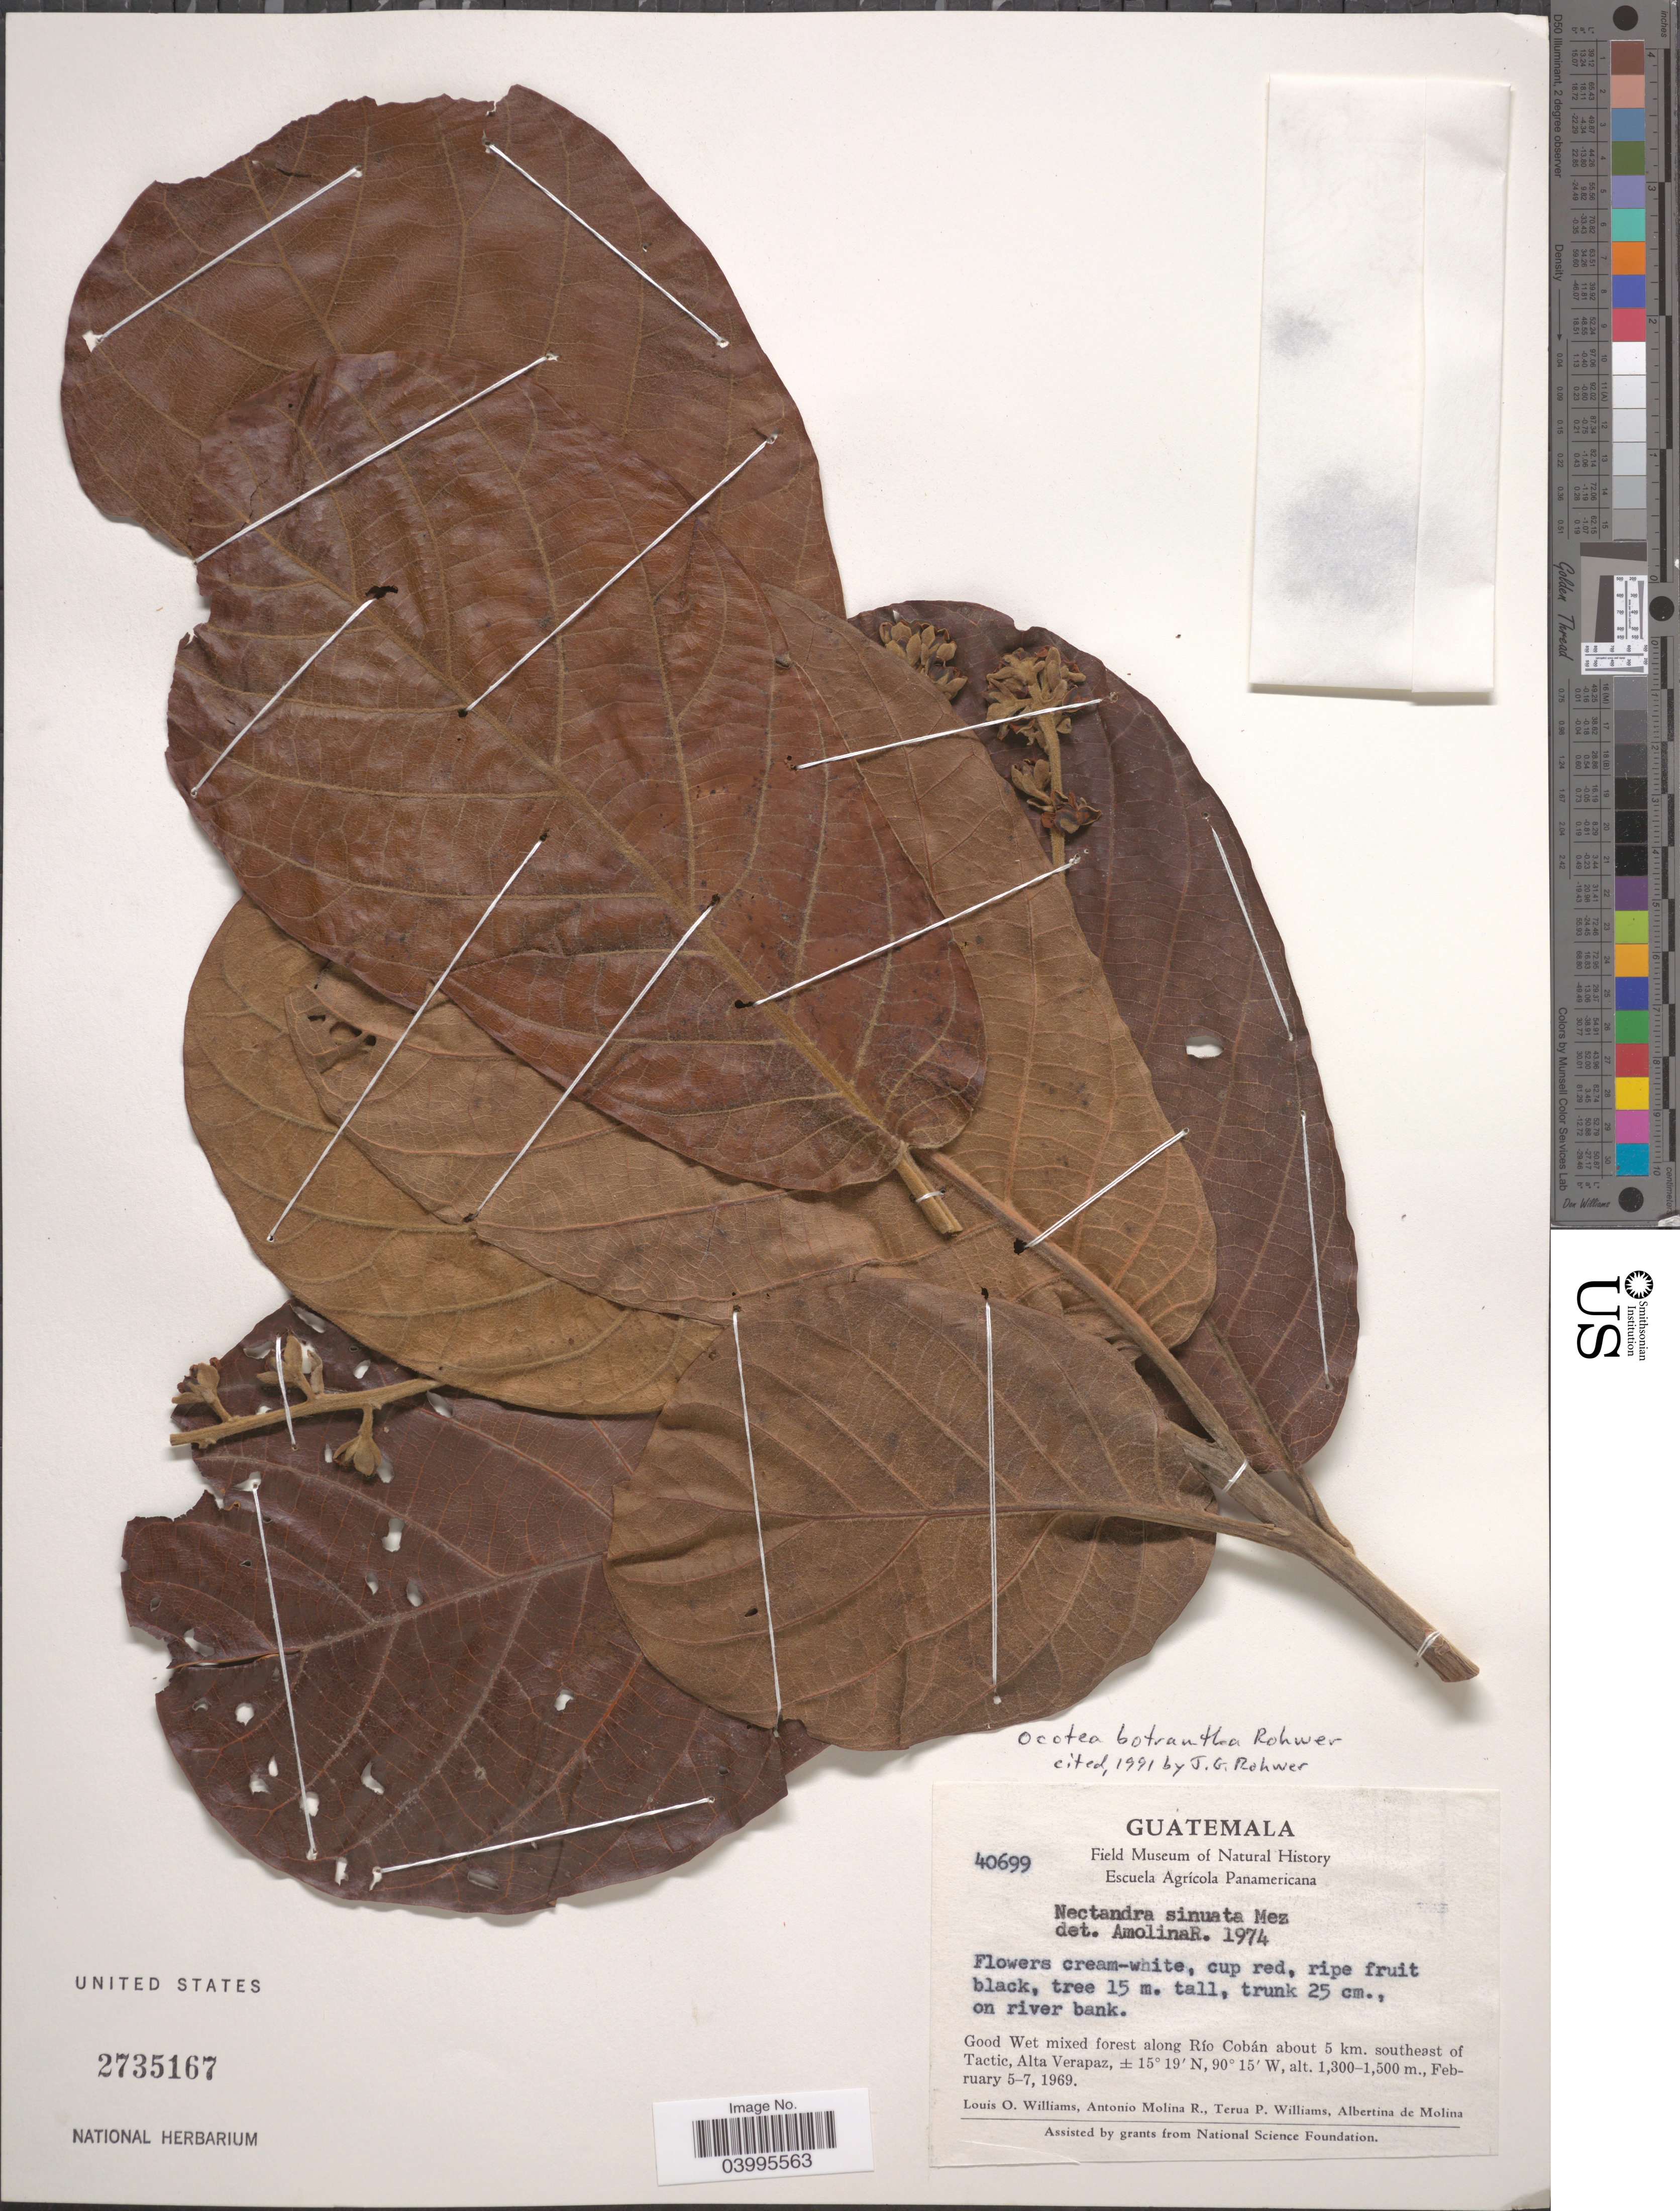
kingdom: Plantae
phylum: Tracheophyta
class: Magnoliopsida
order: Laurales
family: Lauraceae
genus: Ocotea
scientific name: Ocotea botrantha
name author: Rohwer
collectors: L. O. Williams, A. Molina R., T. Williams & A. R. Molina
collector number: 40699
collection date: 1969-02-05/1969-02-07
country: Guatemala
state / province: Alta Verapaz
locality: On river bank. Good Wet mixed forest along Río Cobán about 5 km. southeast of Tactic.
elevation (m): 1300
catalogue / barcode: US 2735167